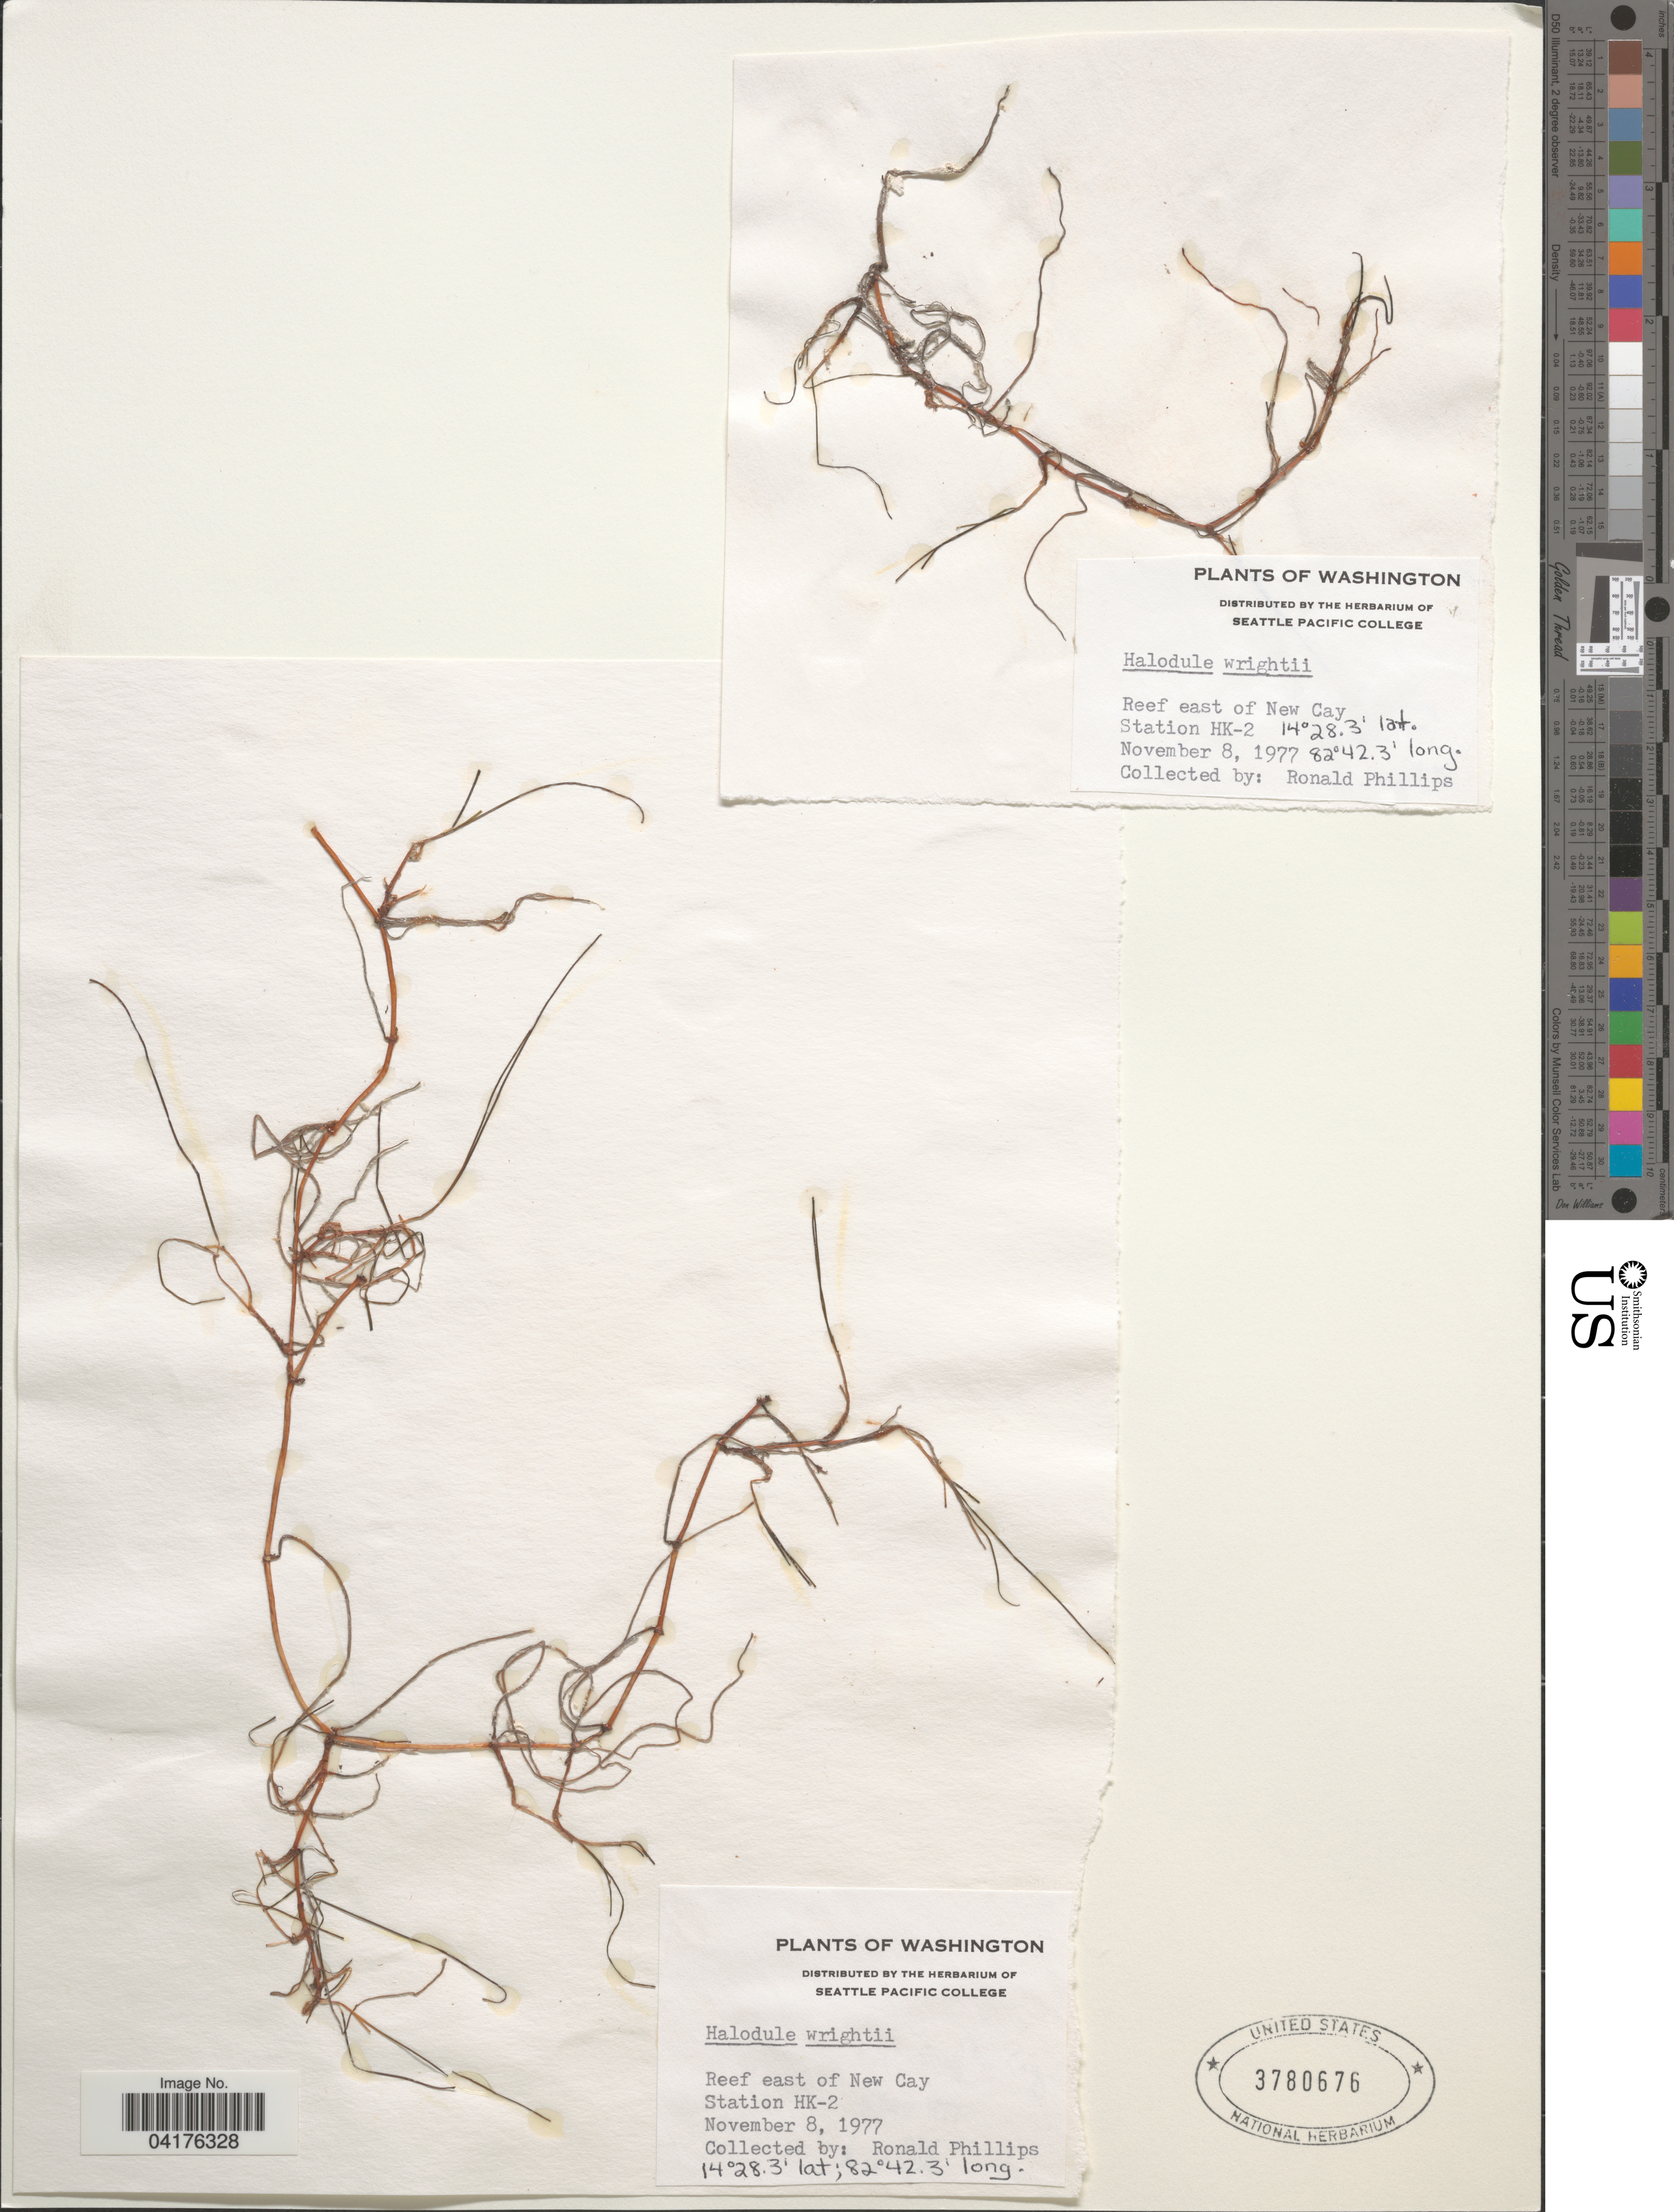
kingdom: Plantae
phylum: Tracheophyta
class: Liliopsida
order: Alismatales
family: Cymodoceaceae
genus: Halodule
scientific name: Halodule wrightii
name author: Asch.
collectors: R. C. Phillips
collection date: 1977-11-08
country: United States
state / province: Washington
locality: Reef east of New Cay. Station HK-2.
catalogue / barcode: US 3780676